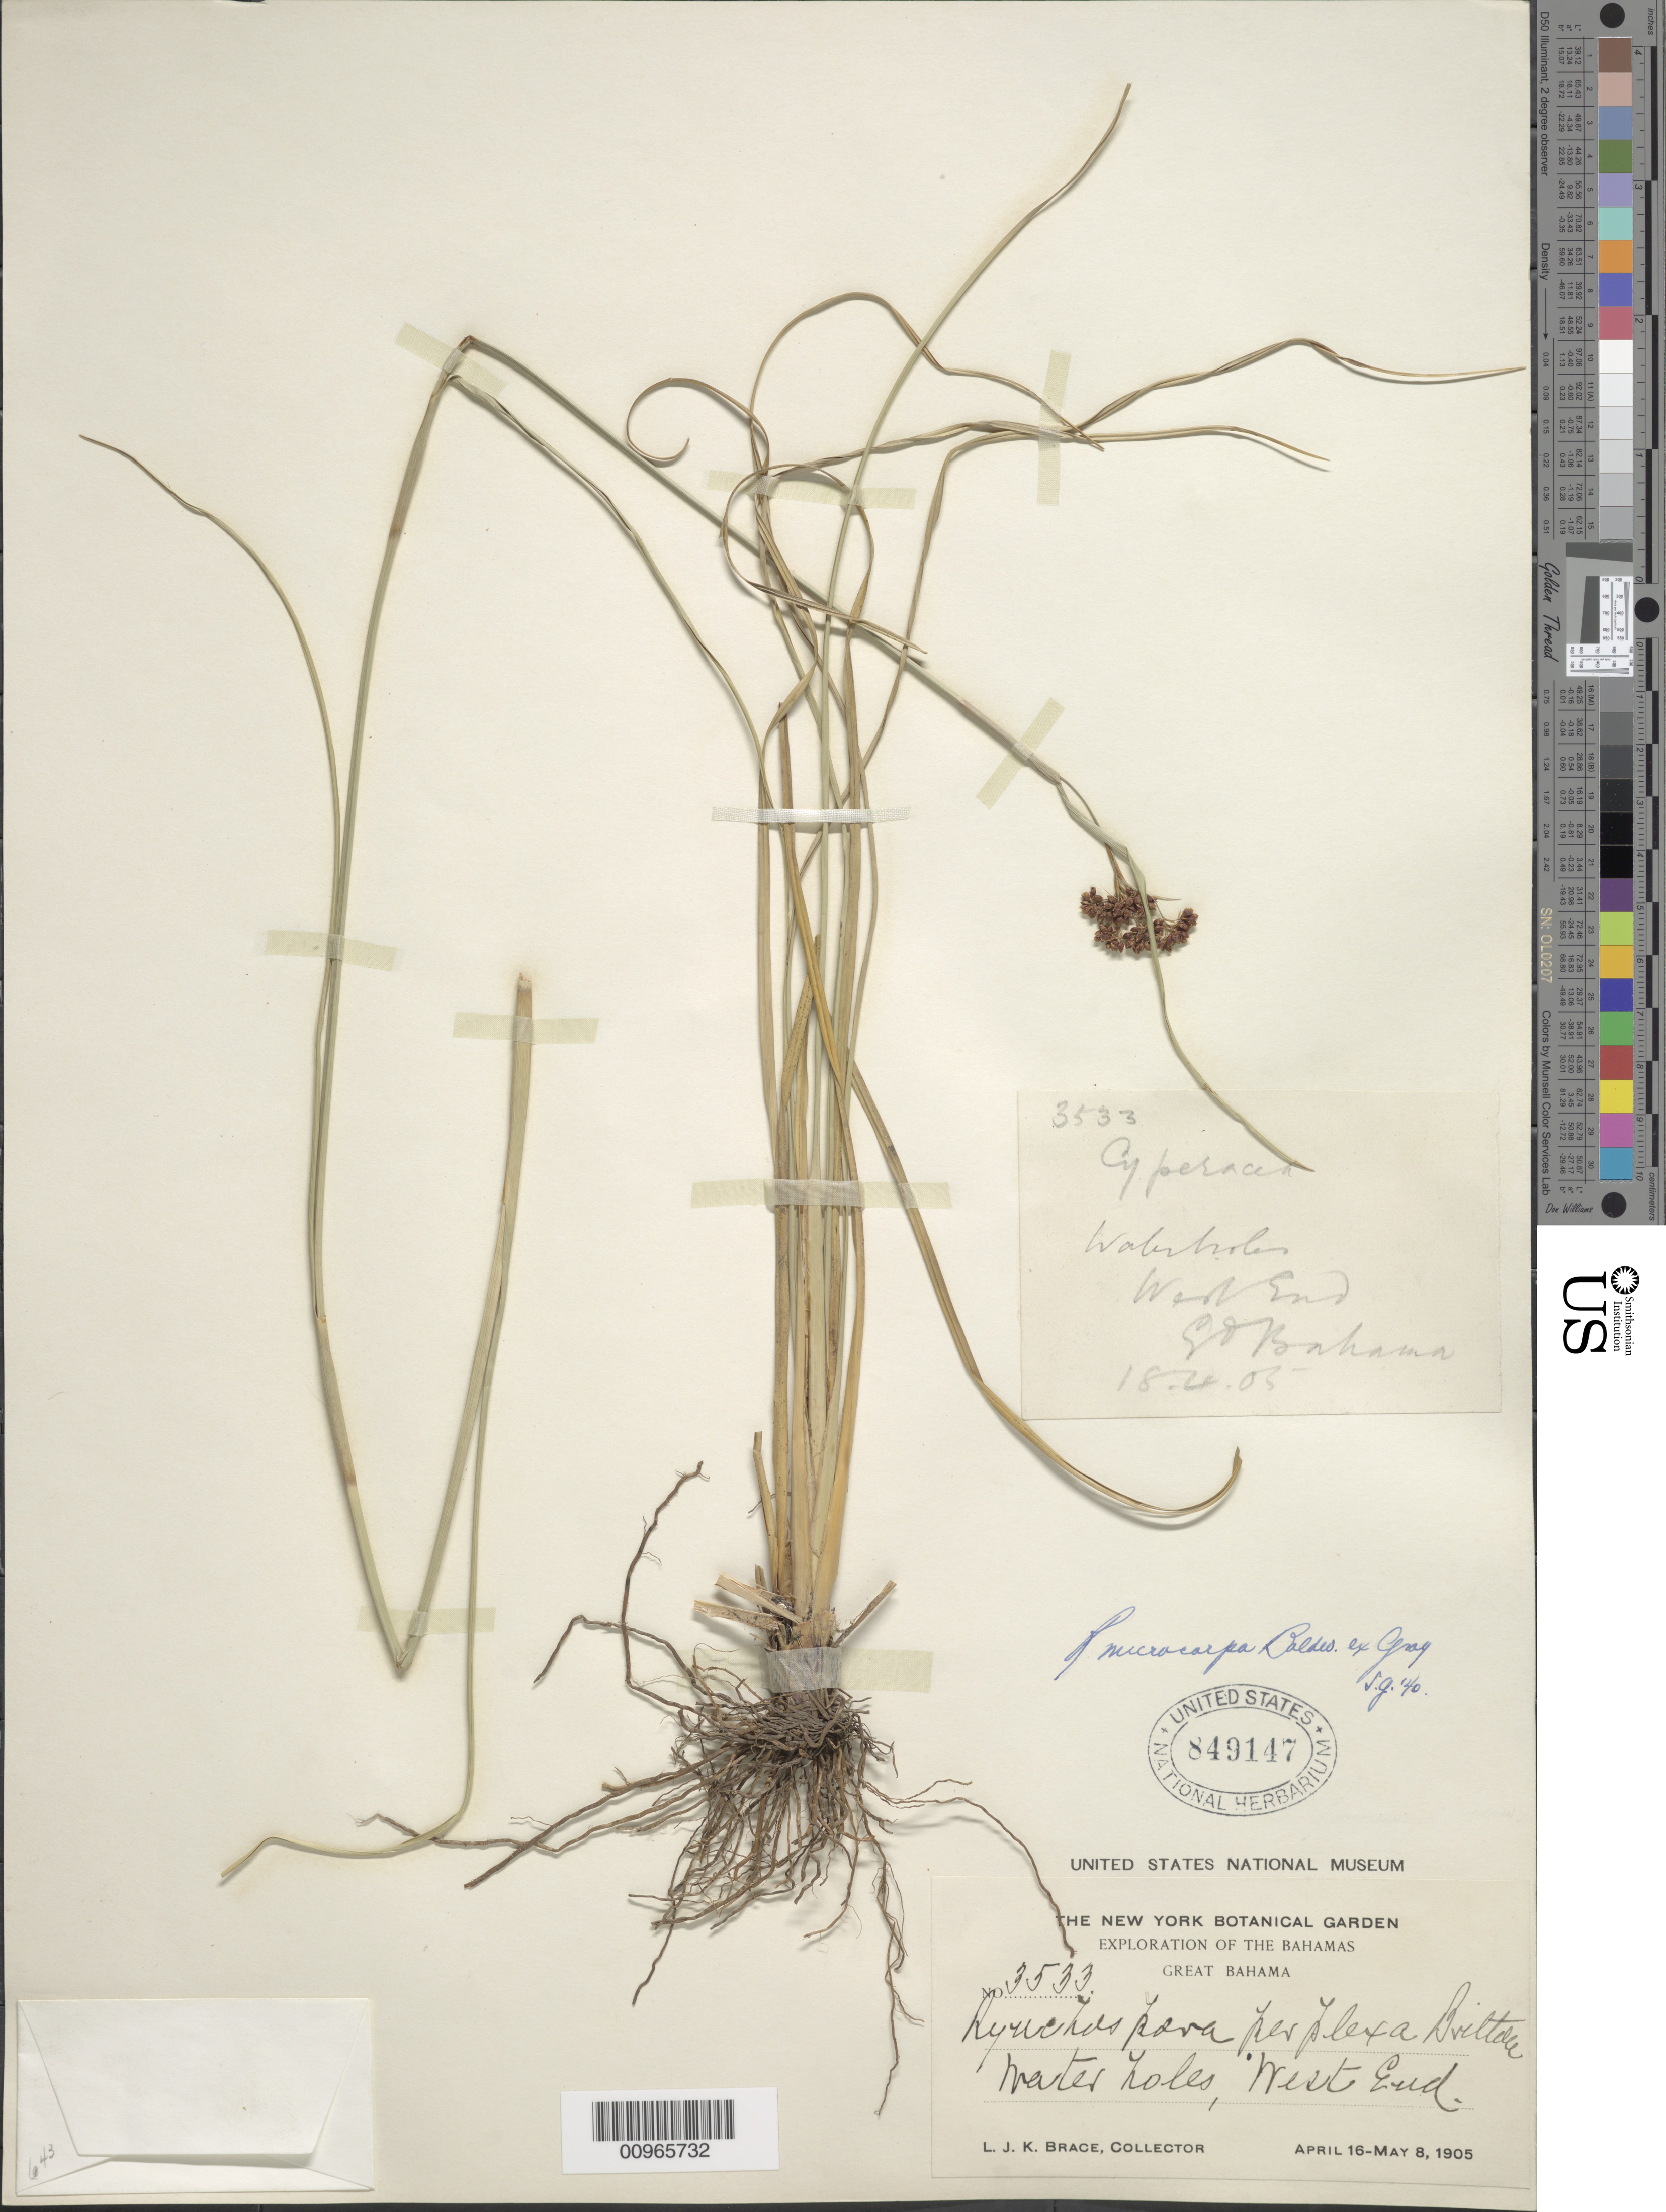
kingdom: Plantae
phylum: Tracheophyta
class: Liliopsida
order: Poales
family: Cyperaceae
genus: Rhynchospora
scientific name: Rhynchospora microcarpa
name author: Baldwin ex A. Gray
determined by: Gale, S.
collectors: L. J. K. Brace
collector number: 3533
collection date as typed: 18 Apr 1905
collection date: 1905-04-18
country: Bahamas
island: Great Bahama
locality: Water holes, West End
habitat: Water holes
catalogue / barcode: US 849147